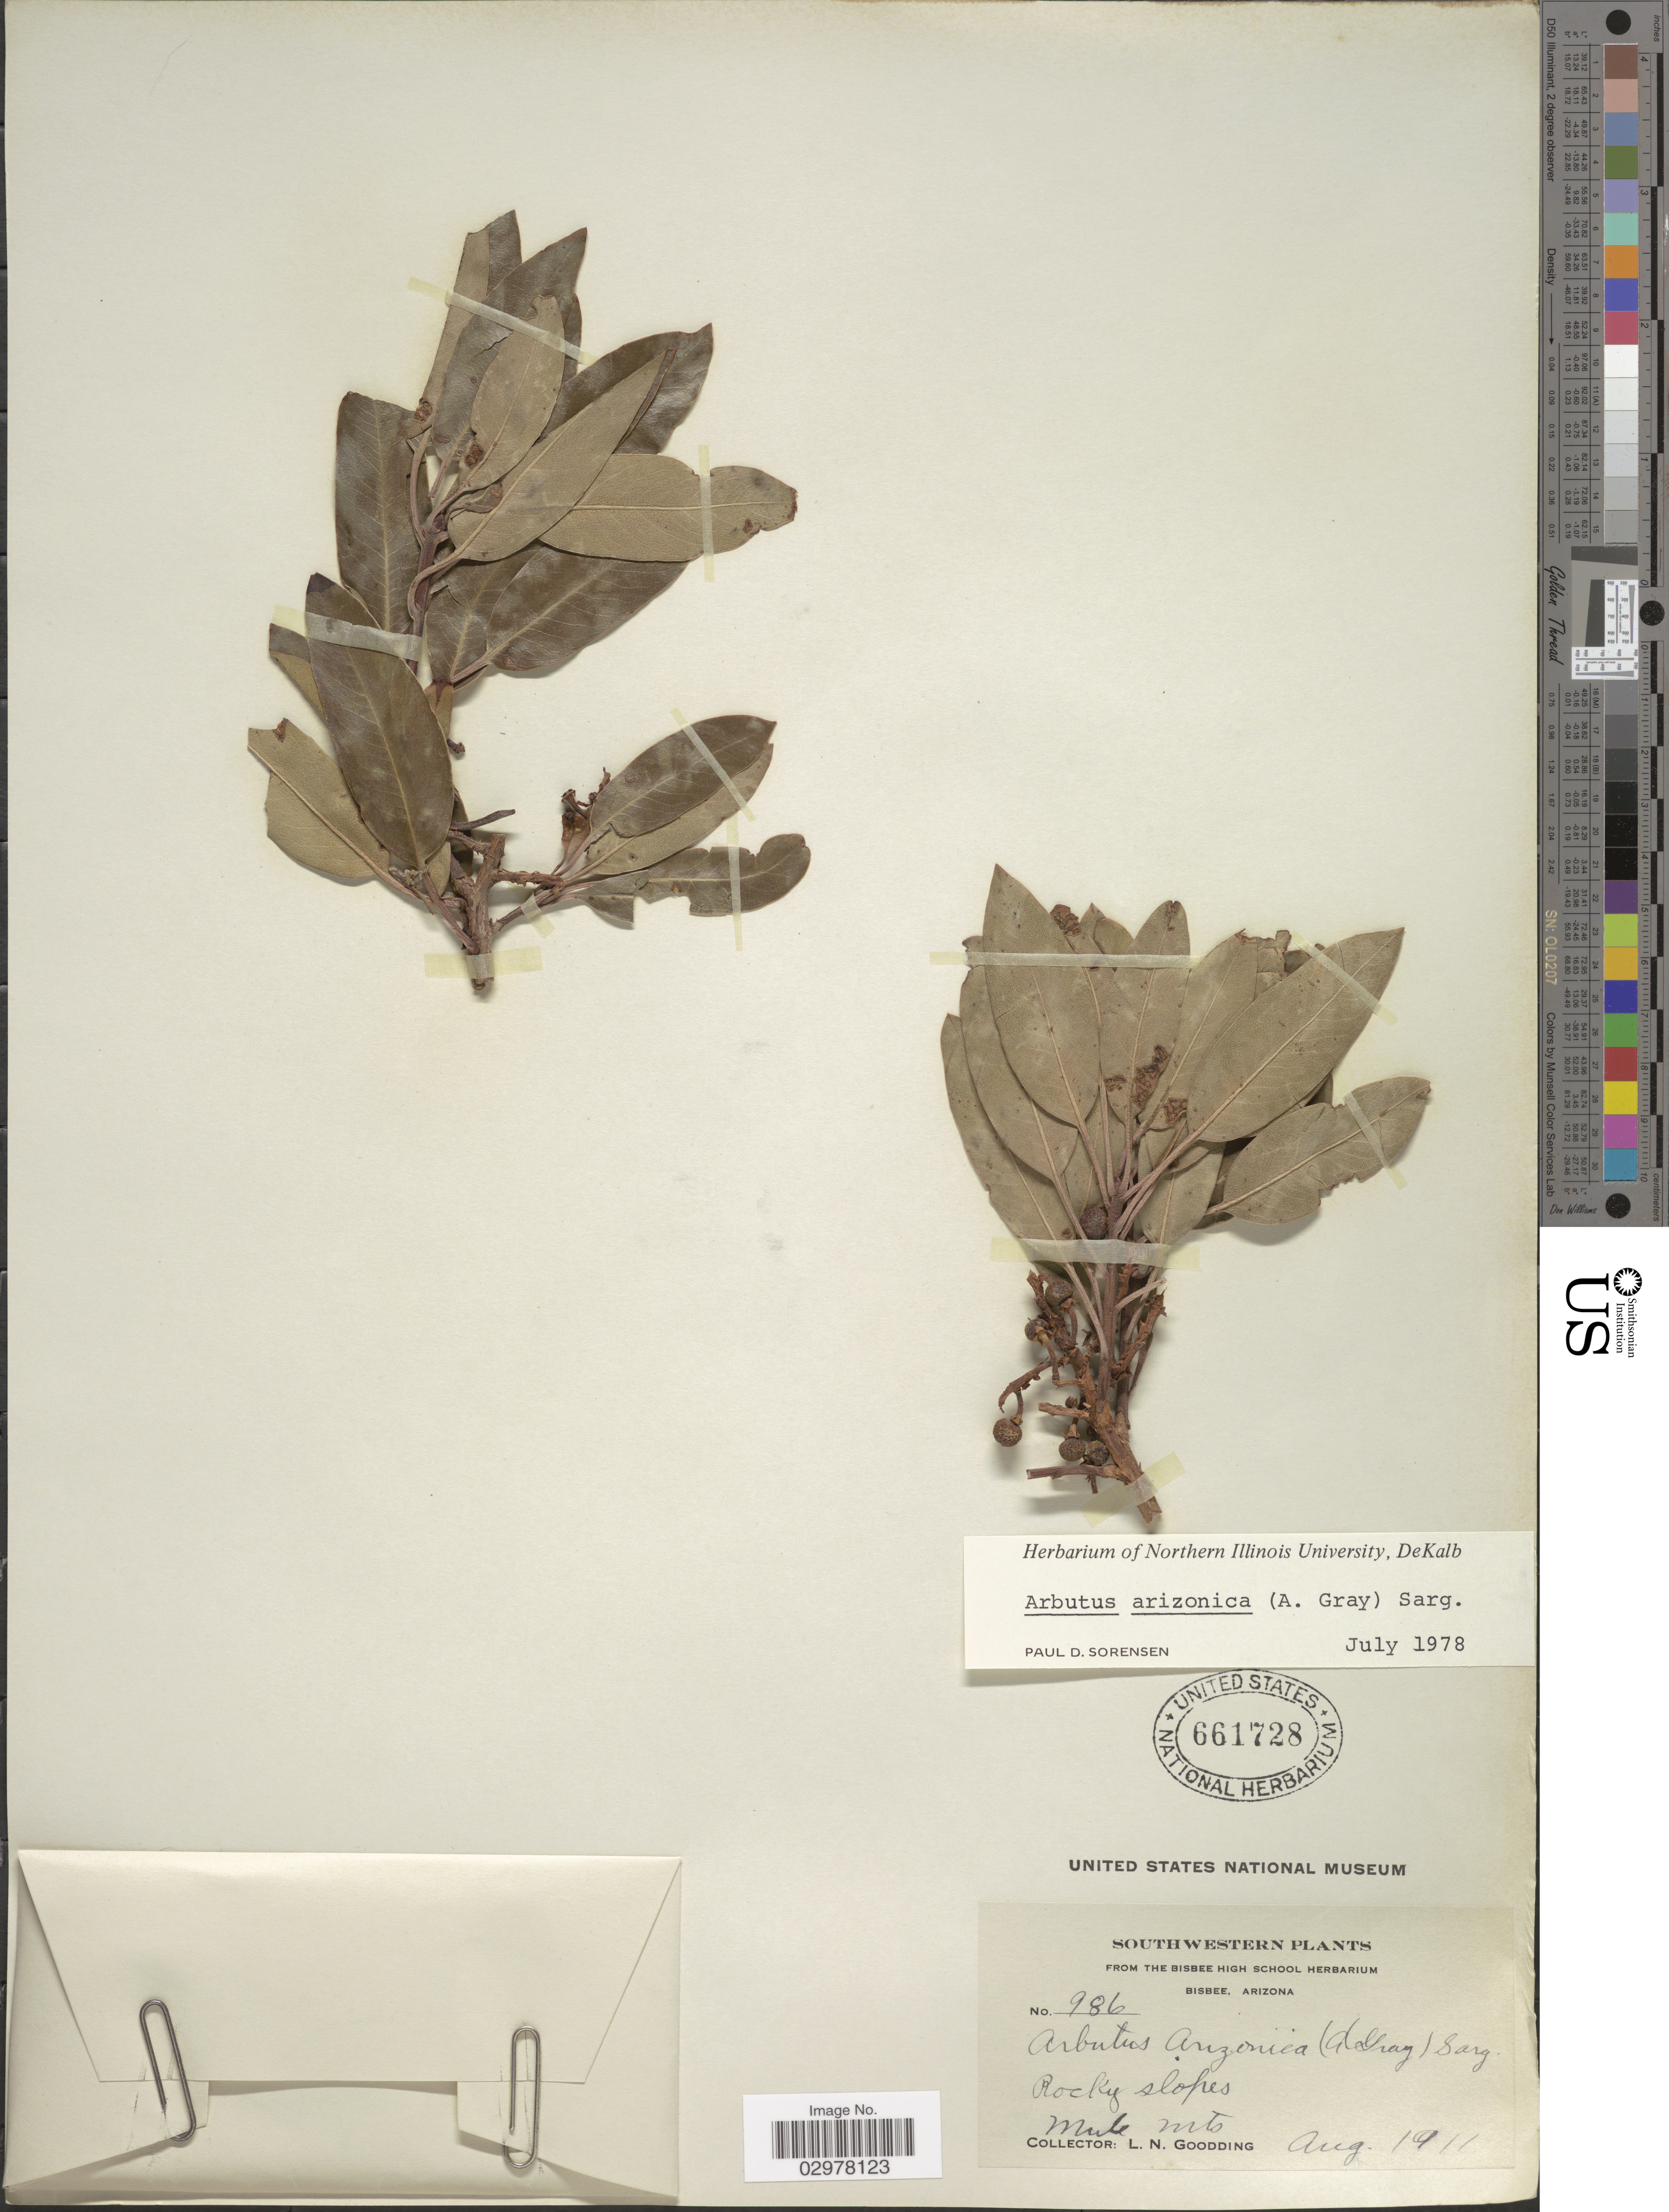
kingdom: Plantae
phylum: Tracheophyta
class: Magnoliopsida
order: Ericales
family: Ericaceae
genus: Arbutus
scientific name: Arbutus arizonica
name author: (A. Gray) Sarg.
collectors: L. N. Goodding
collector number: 986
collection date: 1911-08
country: United States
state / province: Arizona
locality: Southwestern. Rocky slopes, Mule Mts.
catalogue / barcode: US 661728